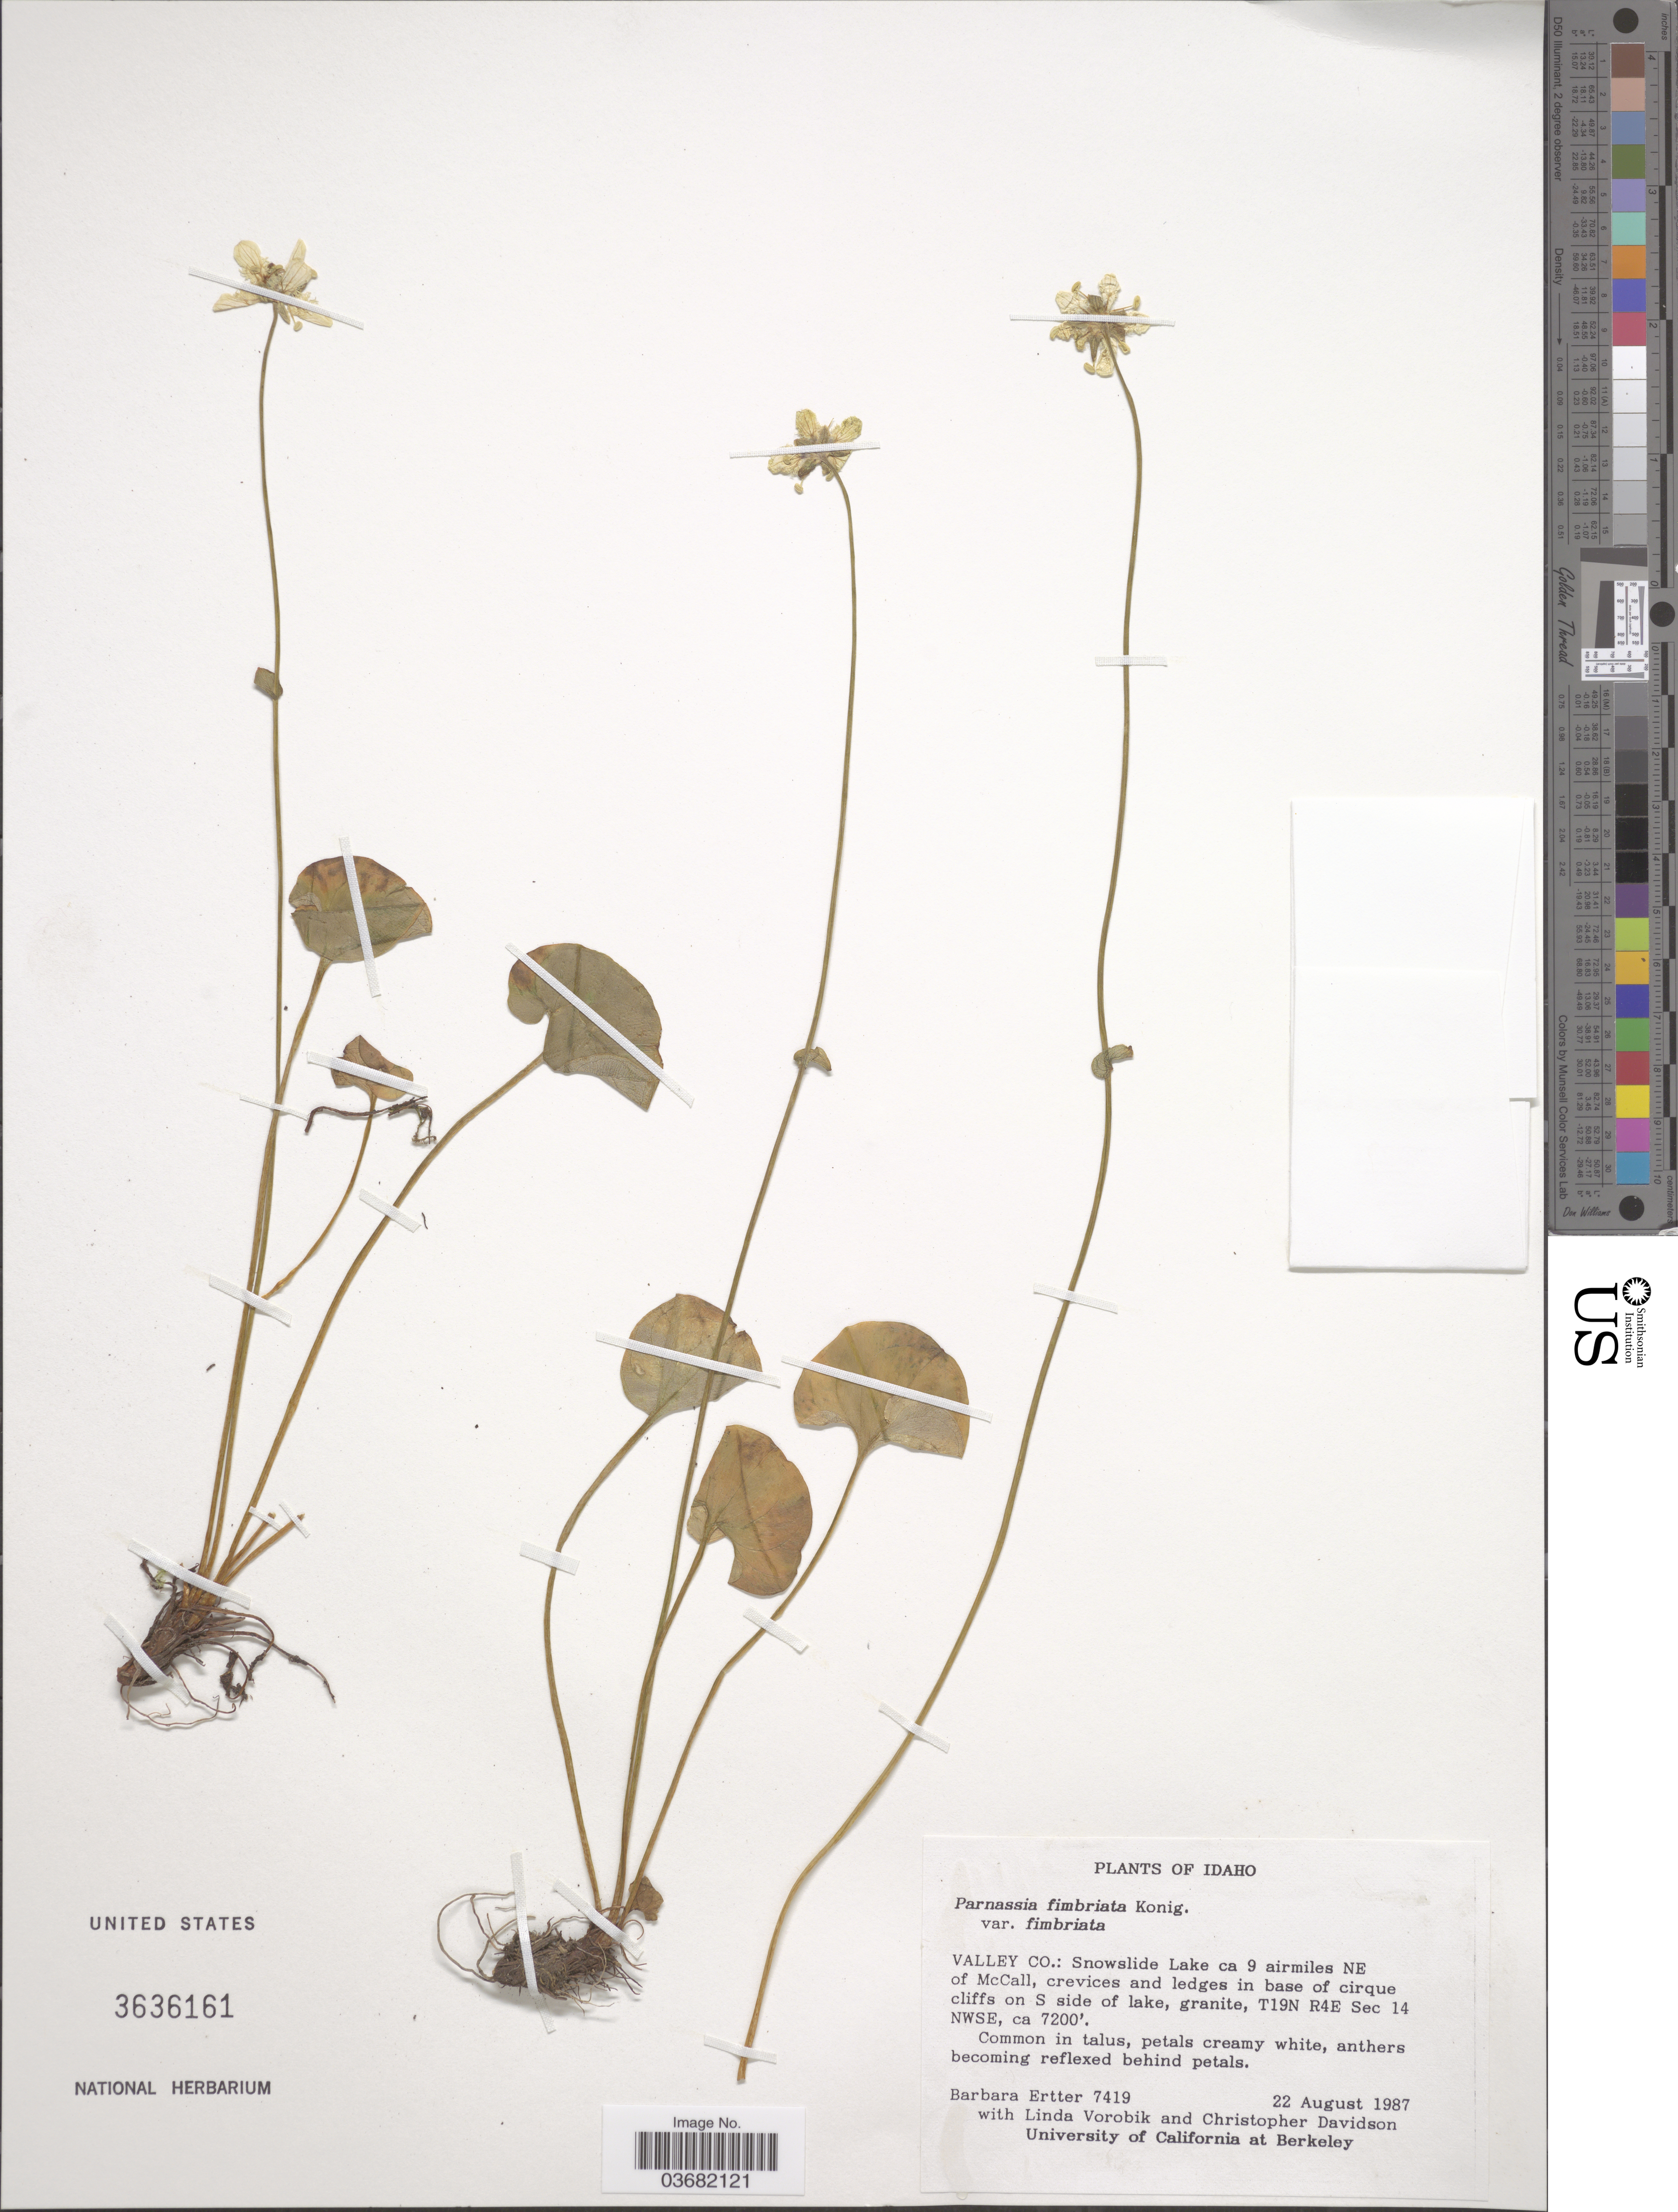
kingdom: Plantae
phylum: Tracheophyta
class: Magnoliopsida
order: Celastrales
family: Parnassiaceae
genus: Parnassia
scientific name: Parnassia fimbriata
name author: K.D. Koenig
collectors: B. Ertter, L. Vorobik & C. Davidson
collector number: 7419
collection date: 1987-08-22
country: United States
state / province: Idaho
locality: Valley Co.: Snowslide Lake ca 9 airmiles NE of McCall, crevices and ledges in base of cirque cliffs on S side of lake, granite, T19N R4E Sec 14 NWSE.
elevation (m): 2195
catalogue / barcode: US 3636161